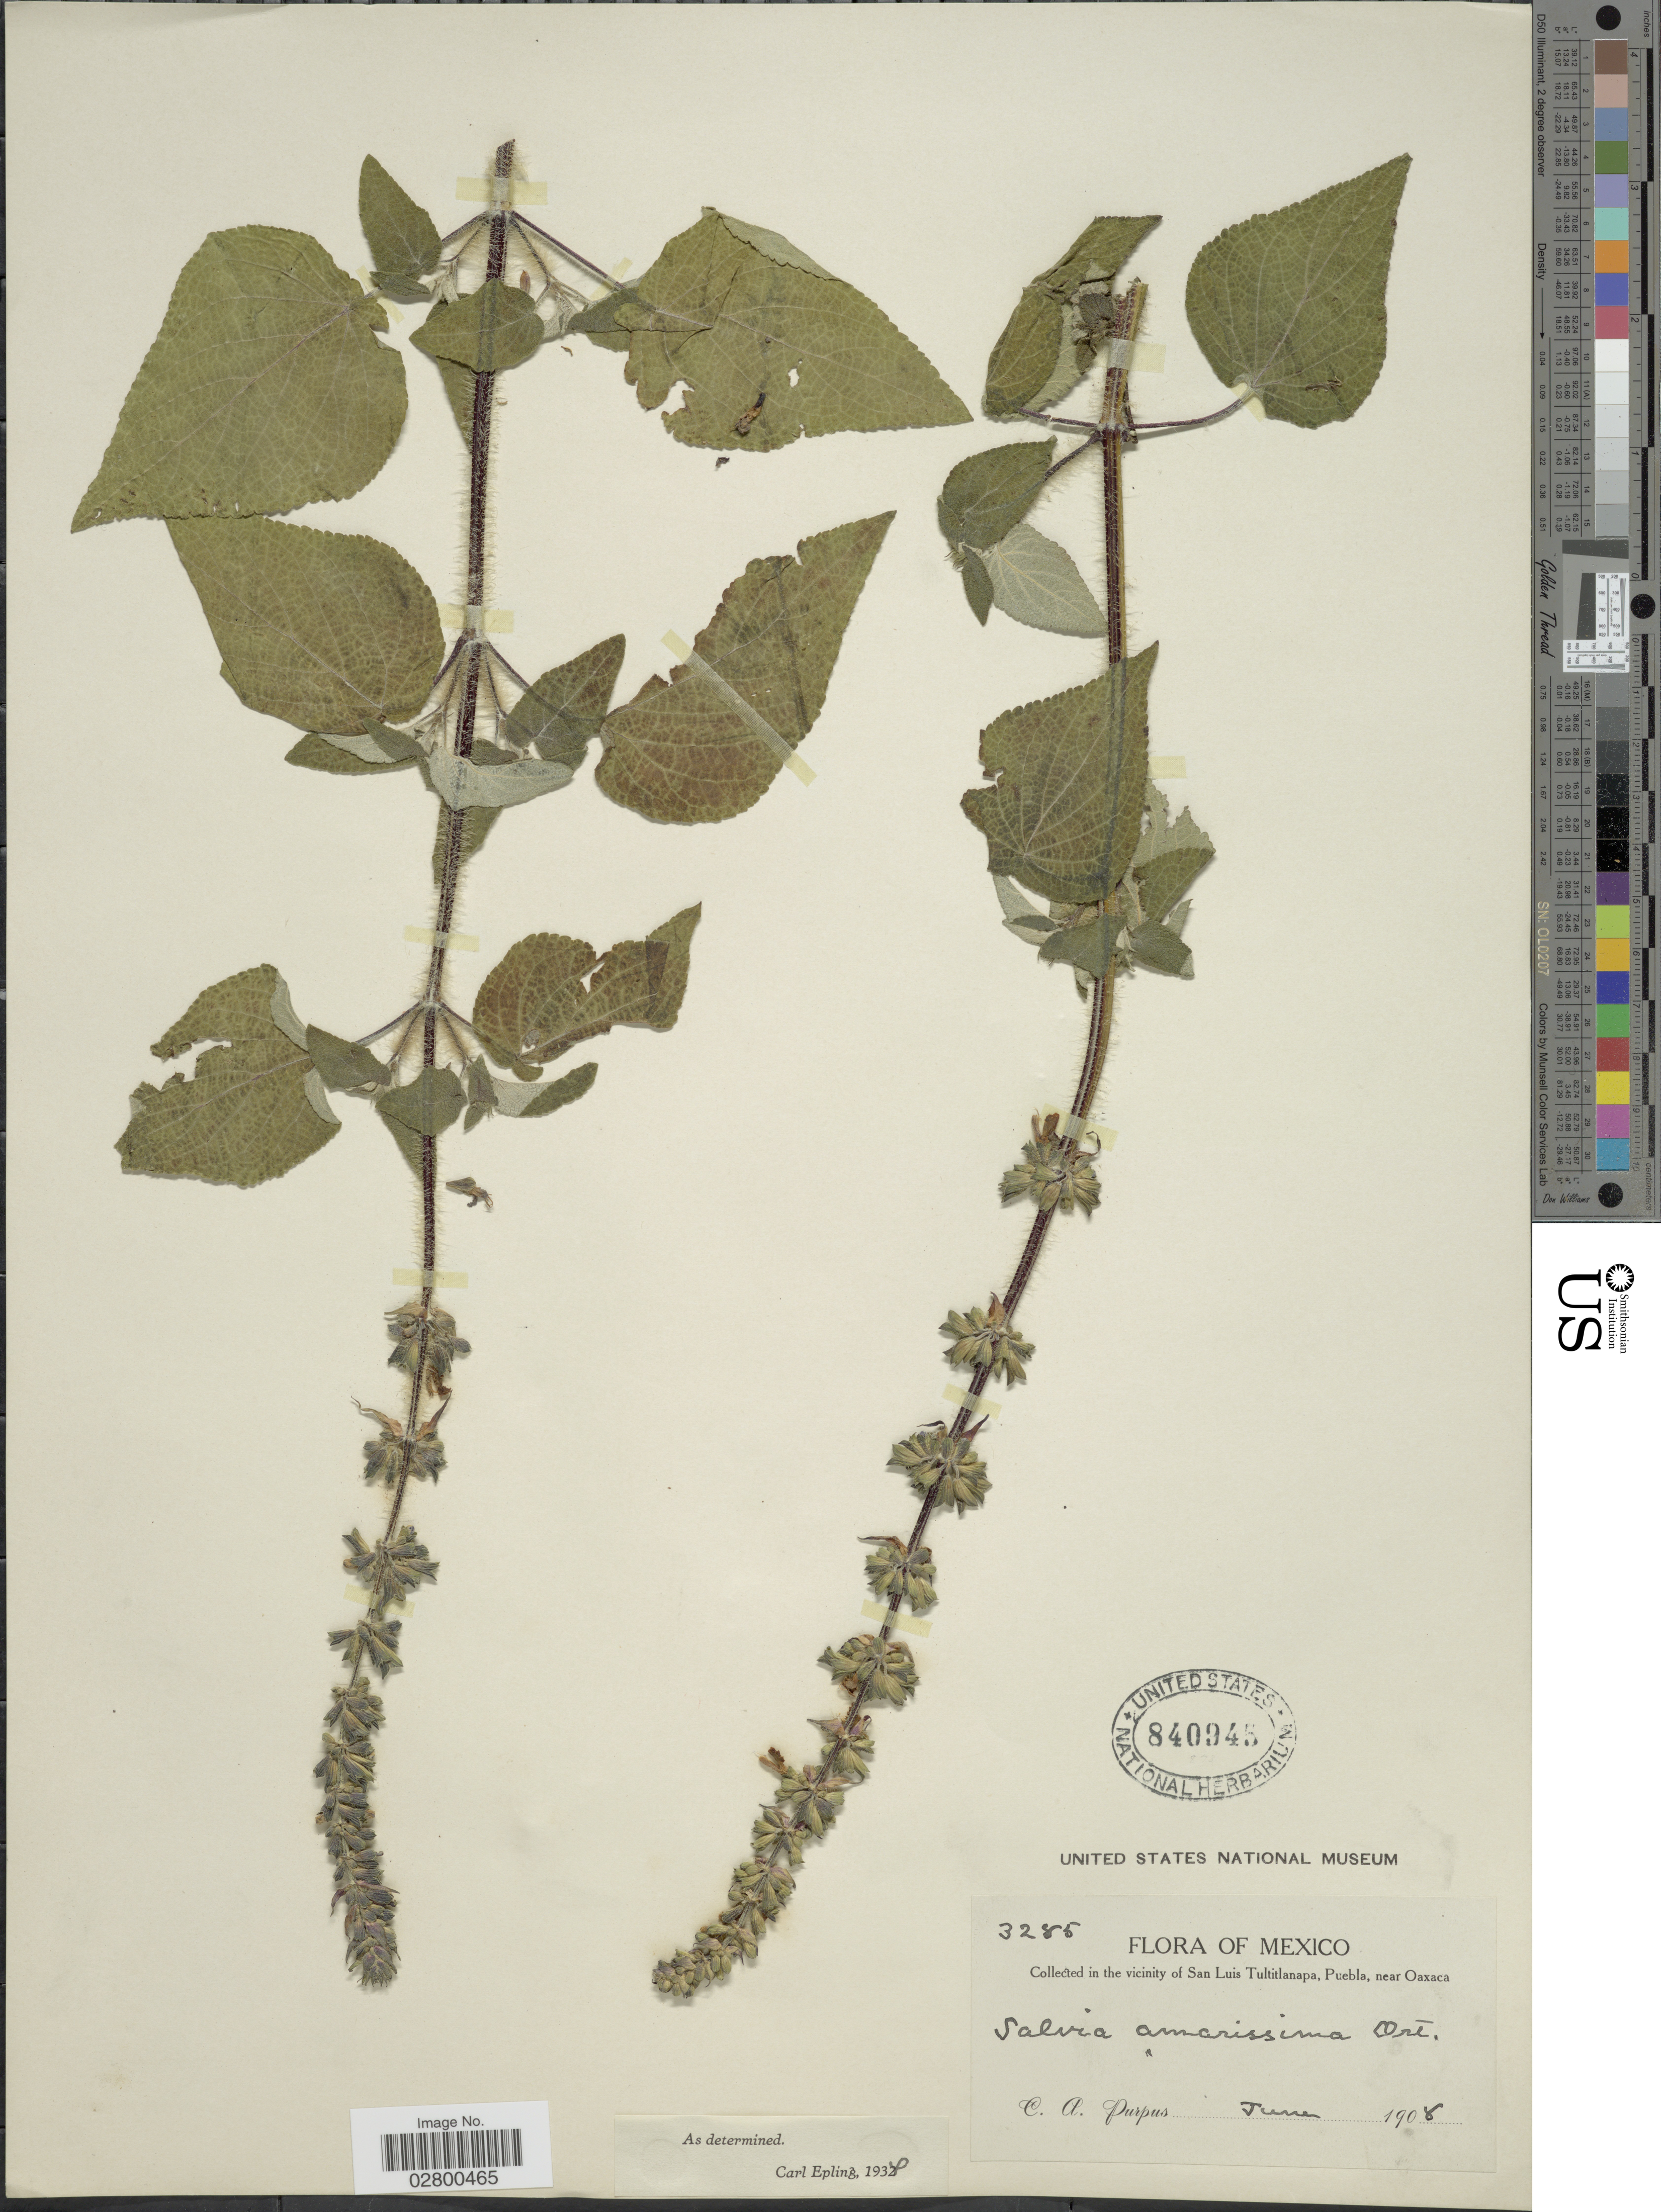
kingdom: Plantae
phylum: Tracheophyta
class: Magnoliopsida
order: Lamiales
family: Lamiaceae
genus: Salvia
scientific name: Salvia amarissima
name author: Orteg.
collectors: C. A. Purpus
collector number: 3285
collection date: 1908-06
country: Mexico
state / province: Puebla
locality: In the vicinity of San Luis Tultitlanapa, Puebla, near Oaxaca.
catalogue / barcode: US 840945